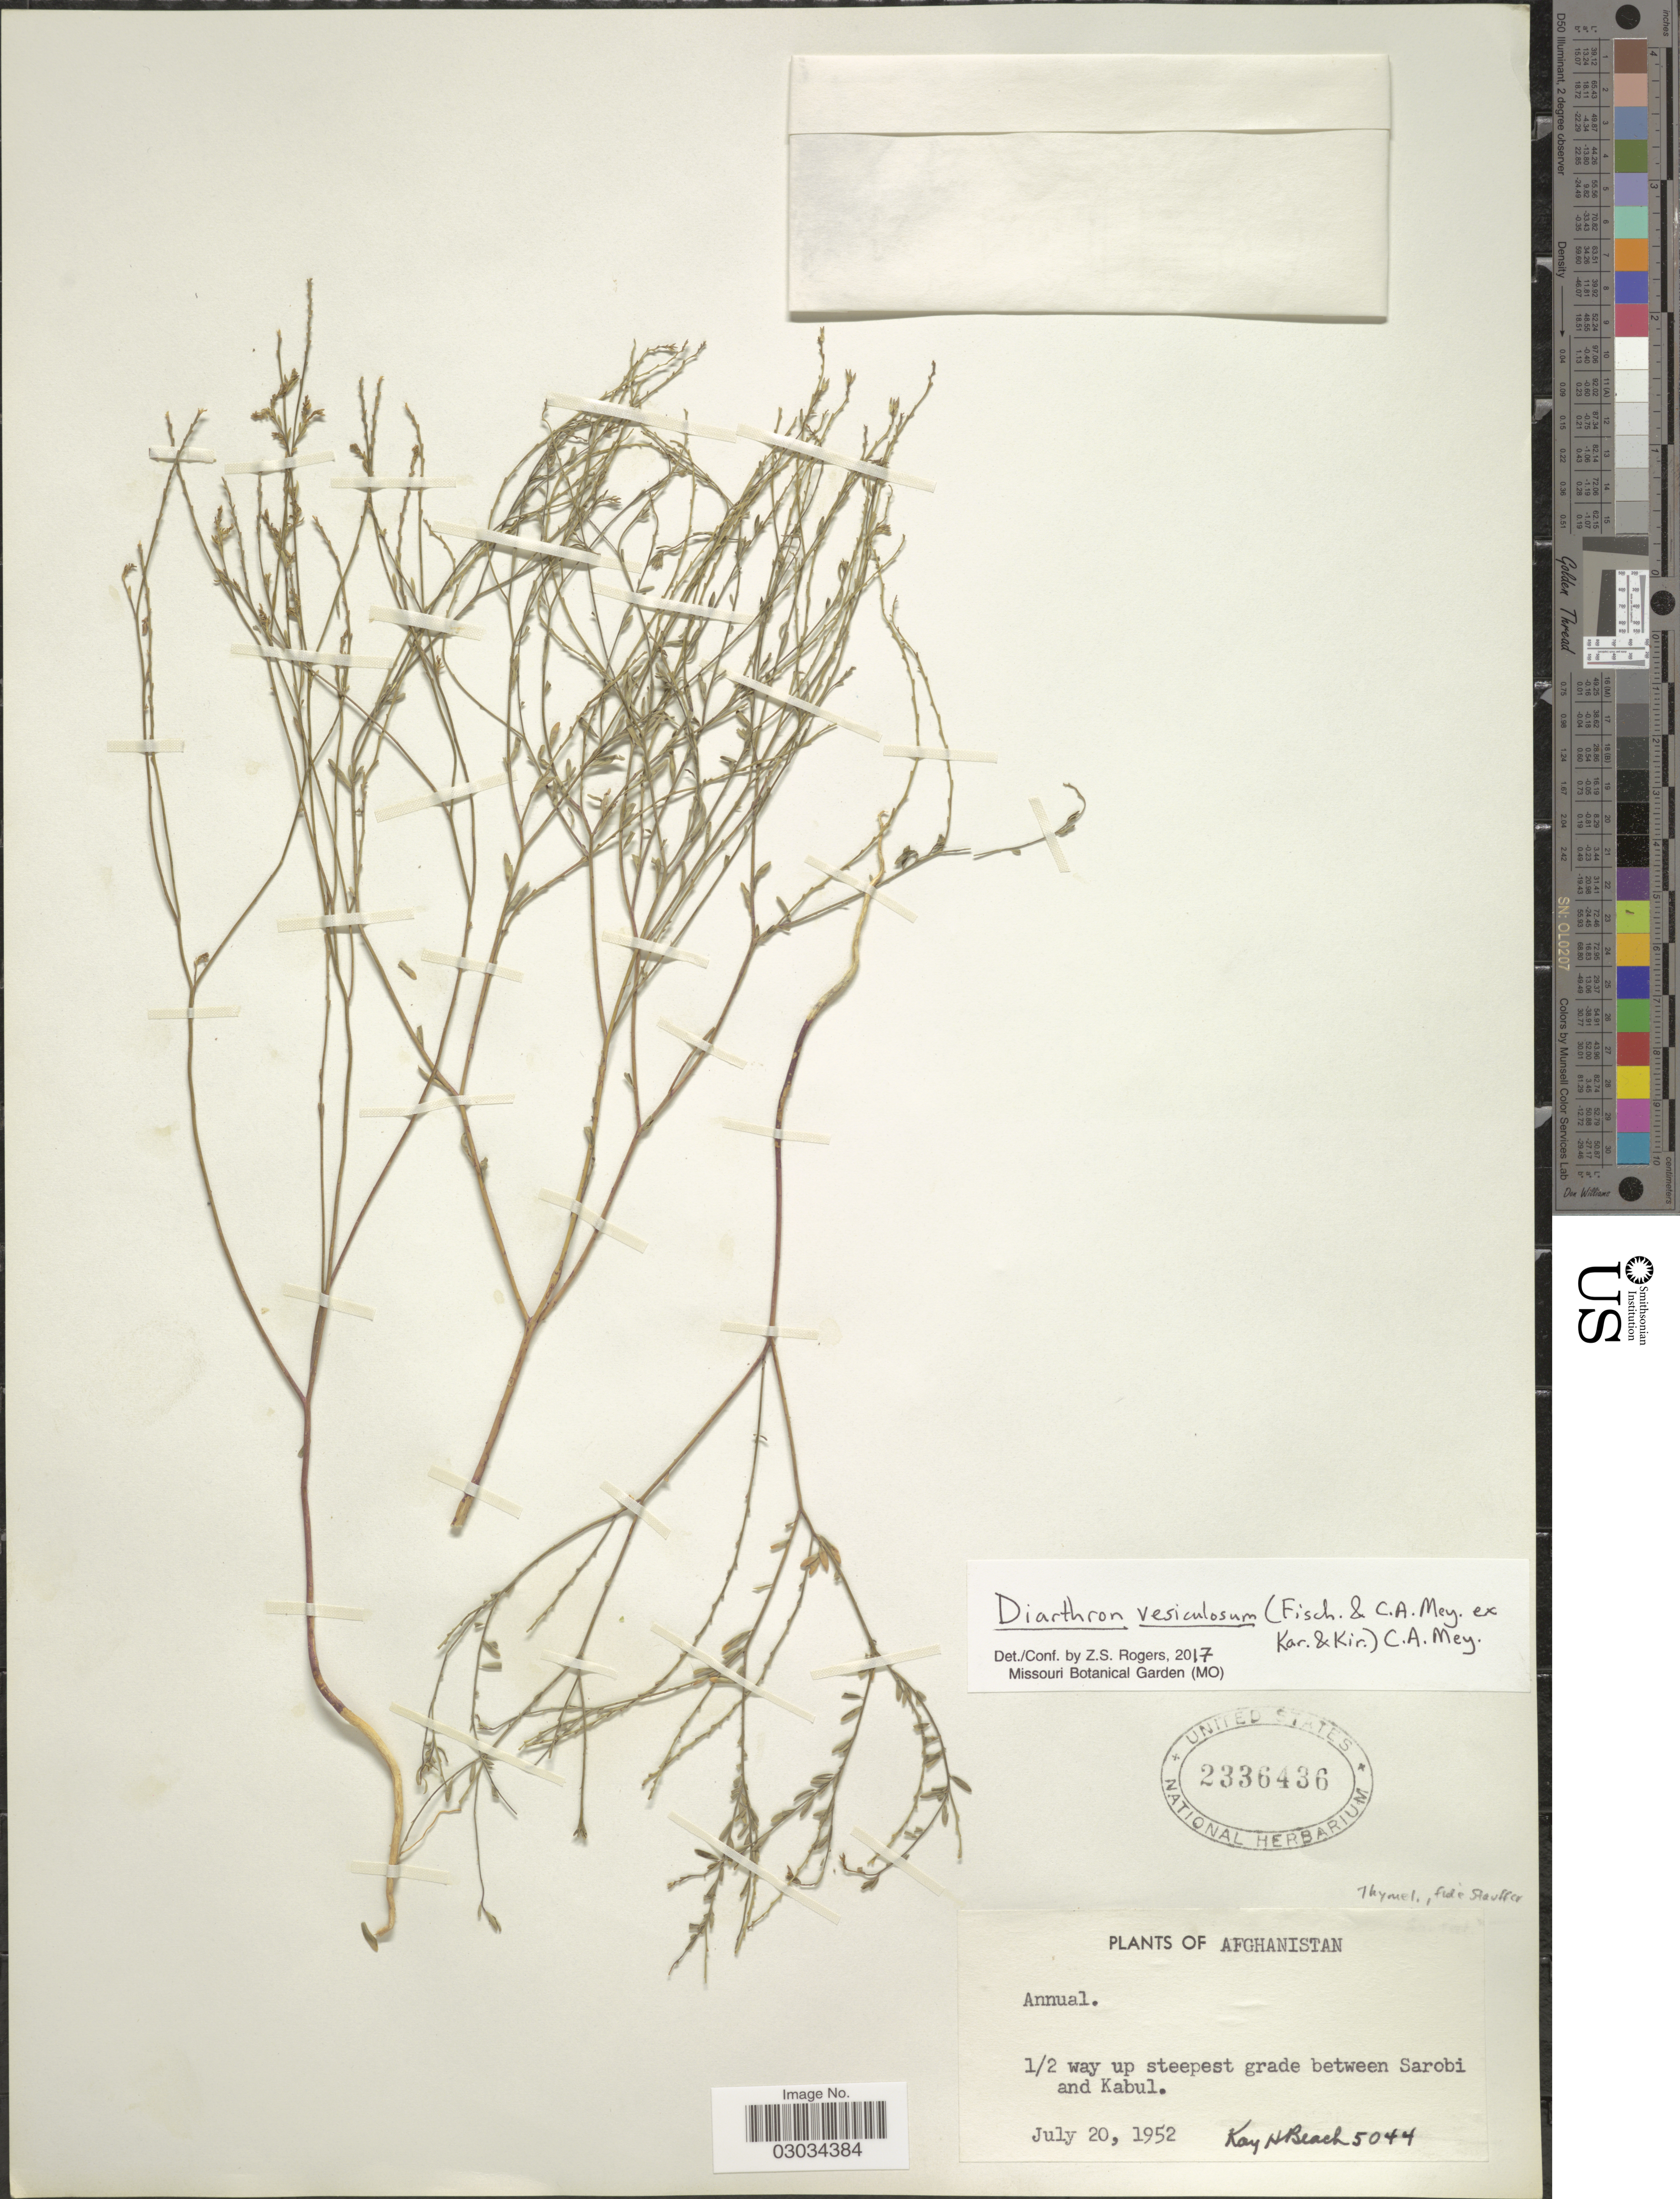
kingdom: Plantae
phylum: Tracheophyta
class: Magnoliopsida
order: Malvales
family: Thymelaeaceae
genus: Diarthron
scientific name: Diarthron vesiculosum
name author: (Fisch. & C.A. Mey. ex Kar. & Kir.) C.A. Mey.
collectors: K. H. Beach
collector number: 5044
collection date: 1952-07-20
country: Afghanistan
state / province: Kabul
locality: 1/2 way up steepest grade between Sarobi and Kabul.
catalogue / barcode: US 2336436